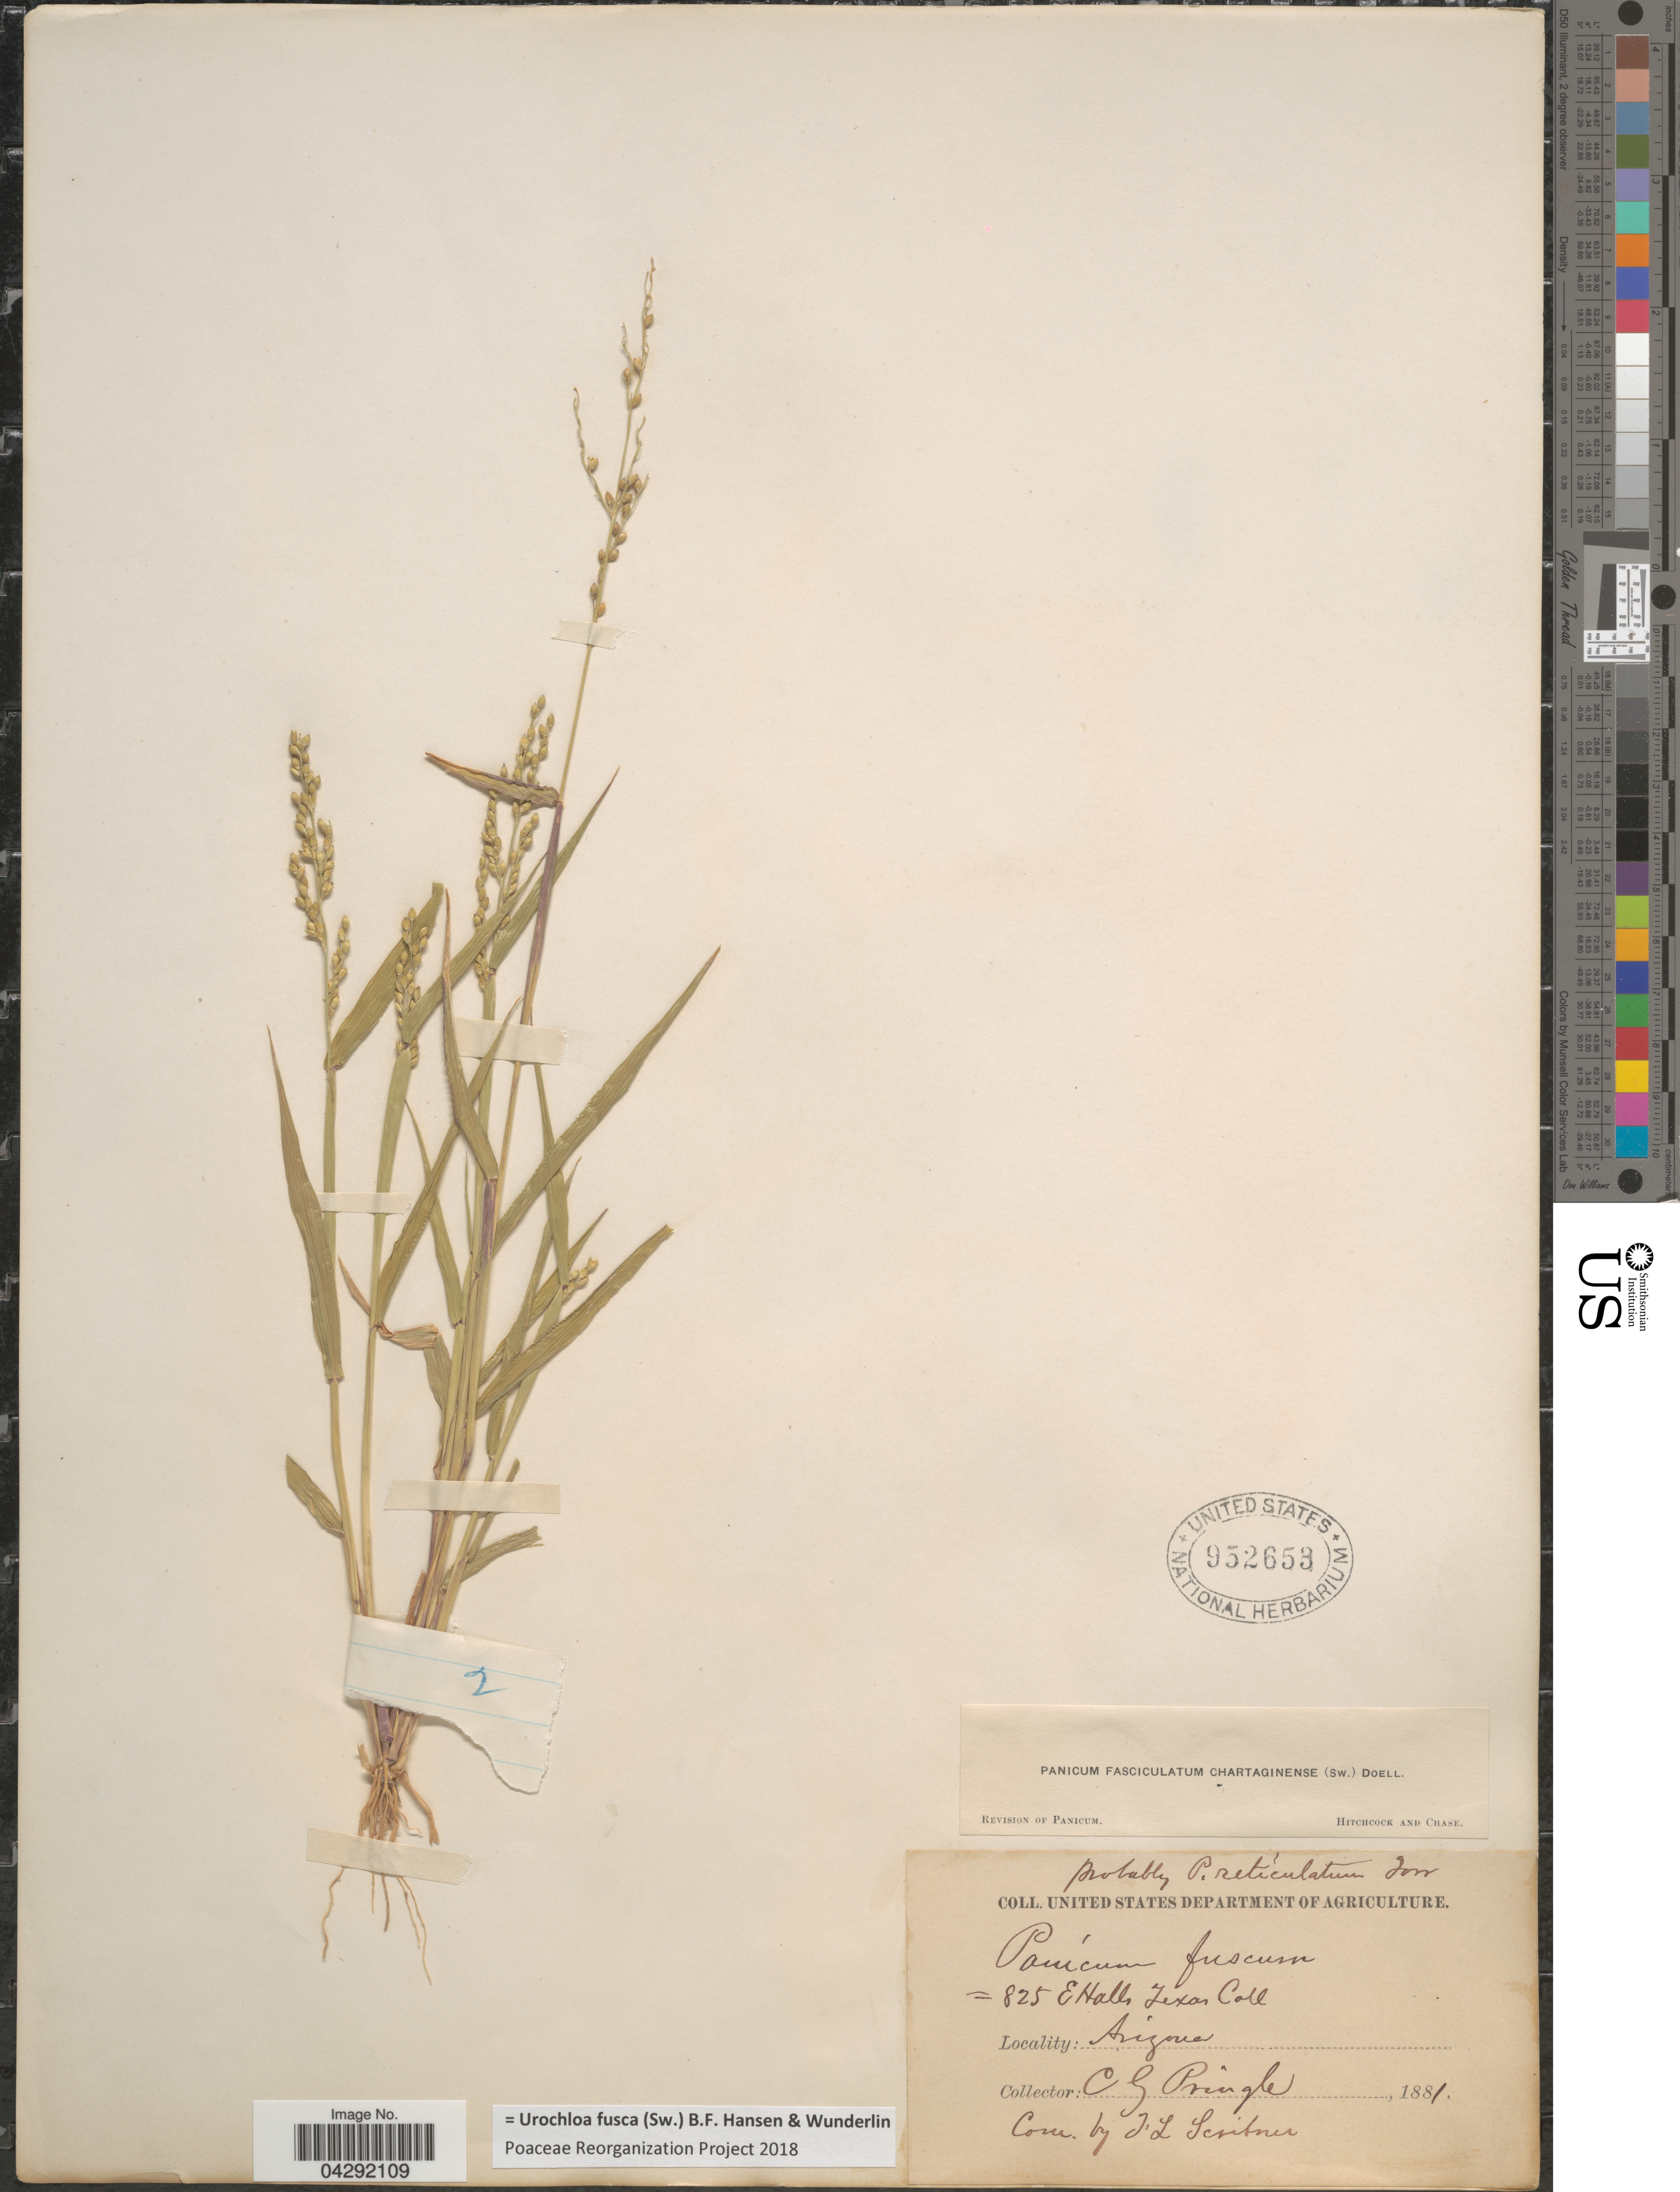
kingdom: Plantae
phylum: Tracheophyta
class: Liliopsida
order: Poales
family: Poaceae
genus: Urochloa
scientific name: Urochloa fusca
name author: (Sw.) B.F. Hansen & Wunderlin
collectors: C. G. Pringle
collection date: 1881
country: United States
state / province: Arizona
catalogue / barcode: US 952653